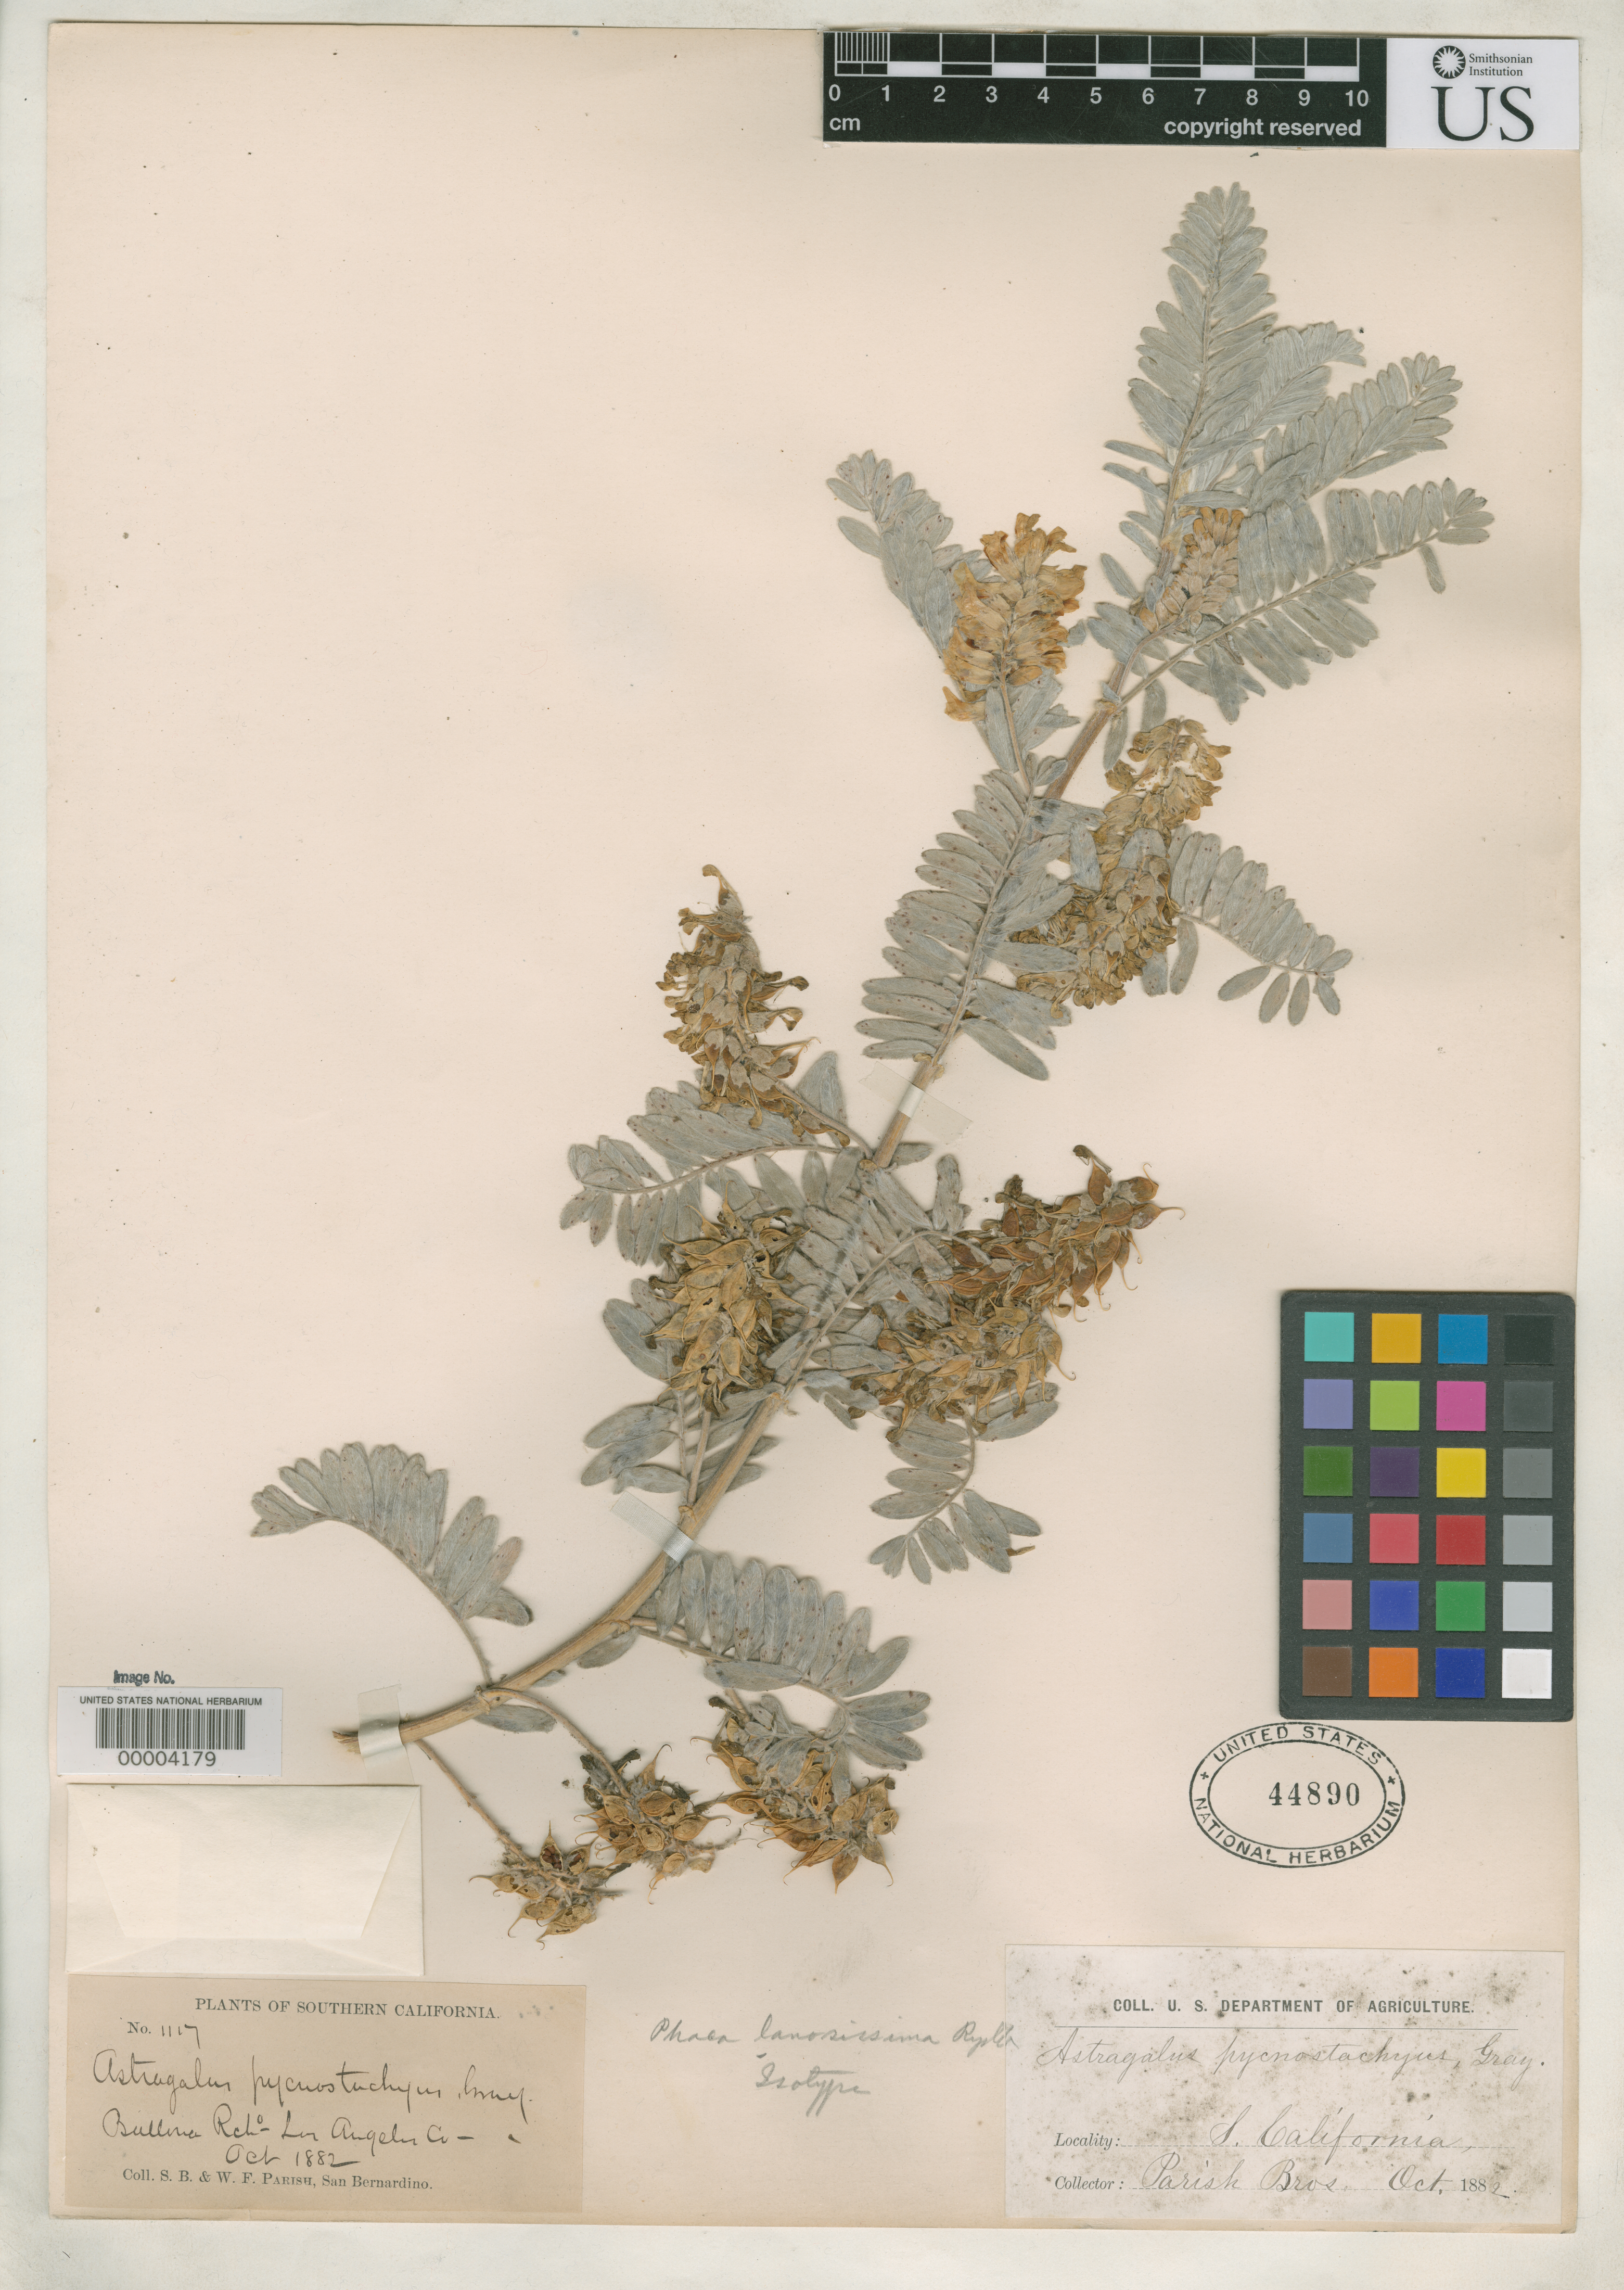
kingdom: Plantae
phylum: Tracheophyta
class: Magnoliopsida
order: Fabales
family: Fabaceae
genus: Phaca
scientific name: Phaca lanosissima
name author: Rydb.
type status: Isotype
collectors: S. B. Parish & W. F. Parish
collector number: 1117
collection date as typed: Oct 1882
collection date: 1882-10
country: United States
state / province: California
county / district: Los Angeles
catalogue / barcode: US 44890